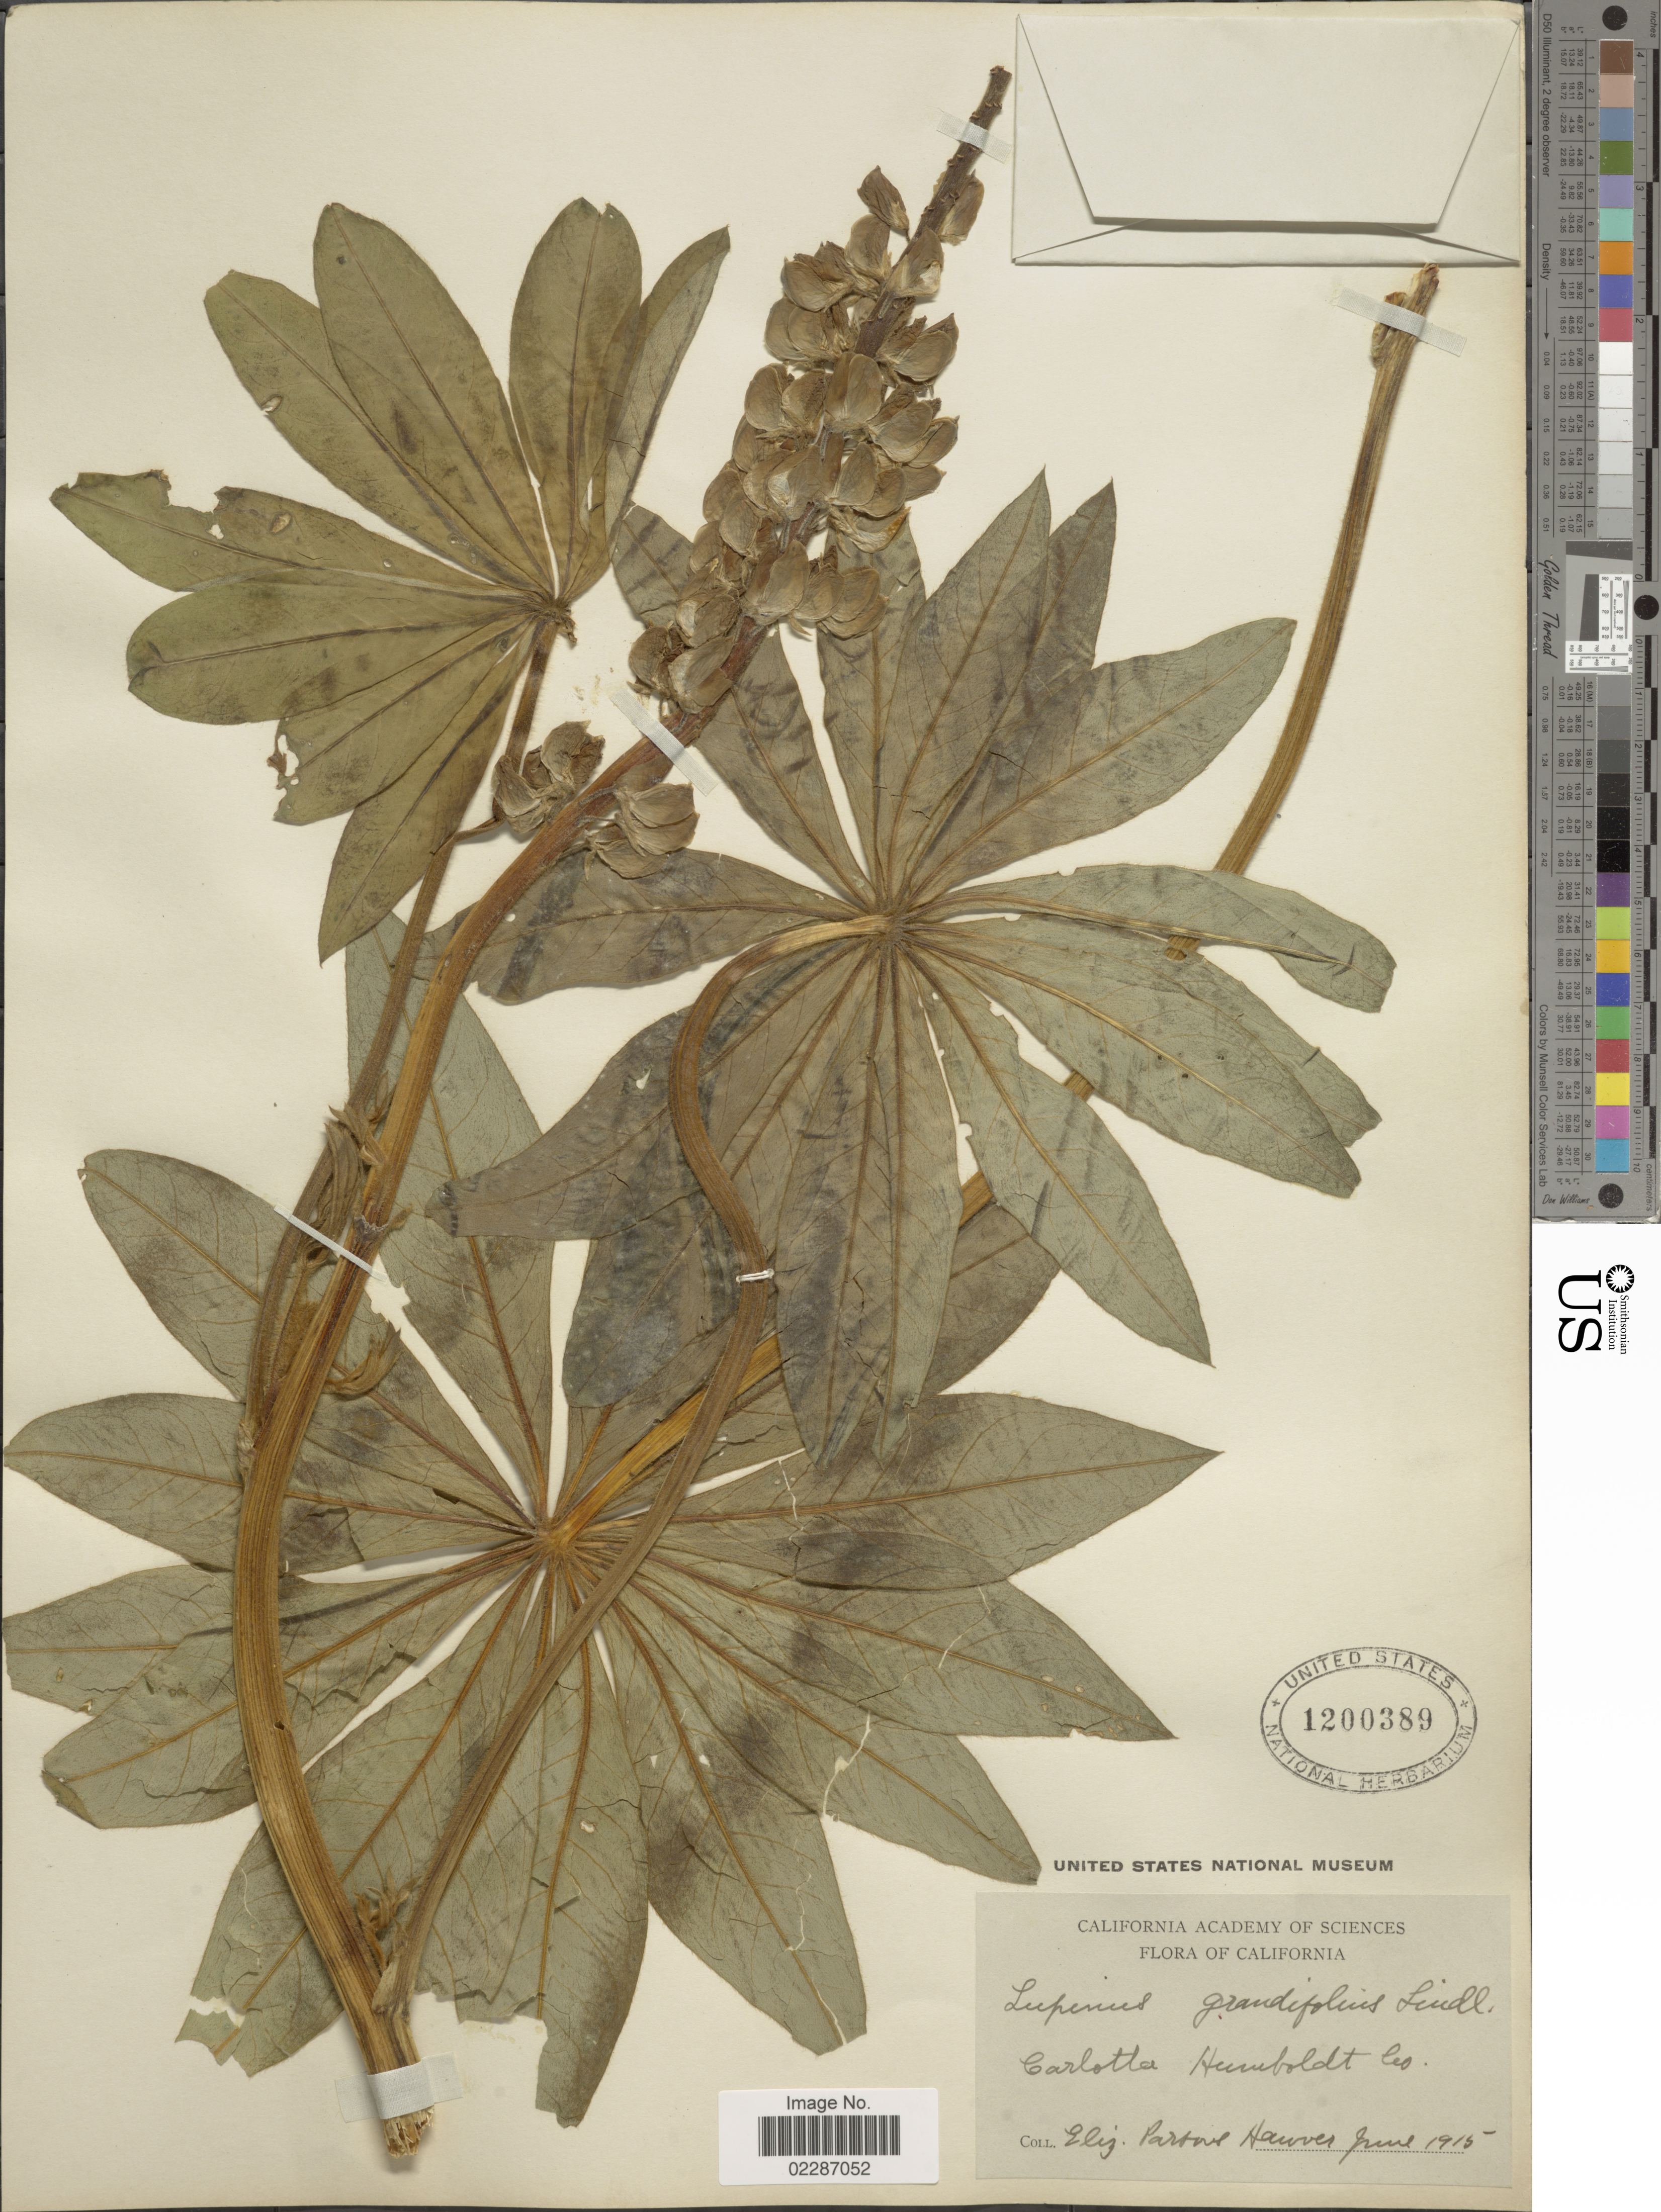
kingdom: Plantae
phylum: Tracheophyta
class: Magnoliopsida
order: Fabales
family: Fabaceae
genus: Lupinus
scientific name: Lupinus polyphyllus var. grandifolius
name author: (Lindl. ex J. Agardh) Torr. & A. Gray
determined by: Strong, Mark T., (BOT), Smithsonian Institution - National Museum of Natural History (UNITED STATES)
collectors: E. Hawver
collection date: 1915-06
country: United States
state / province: California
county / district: Humboldt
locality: Carlotta, Humboldt Co.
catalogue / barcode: US 1200389